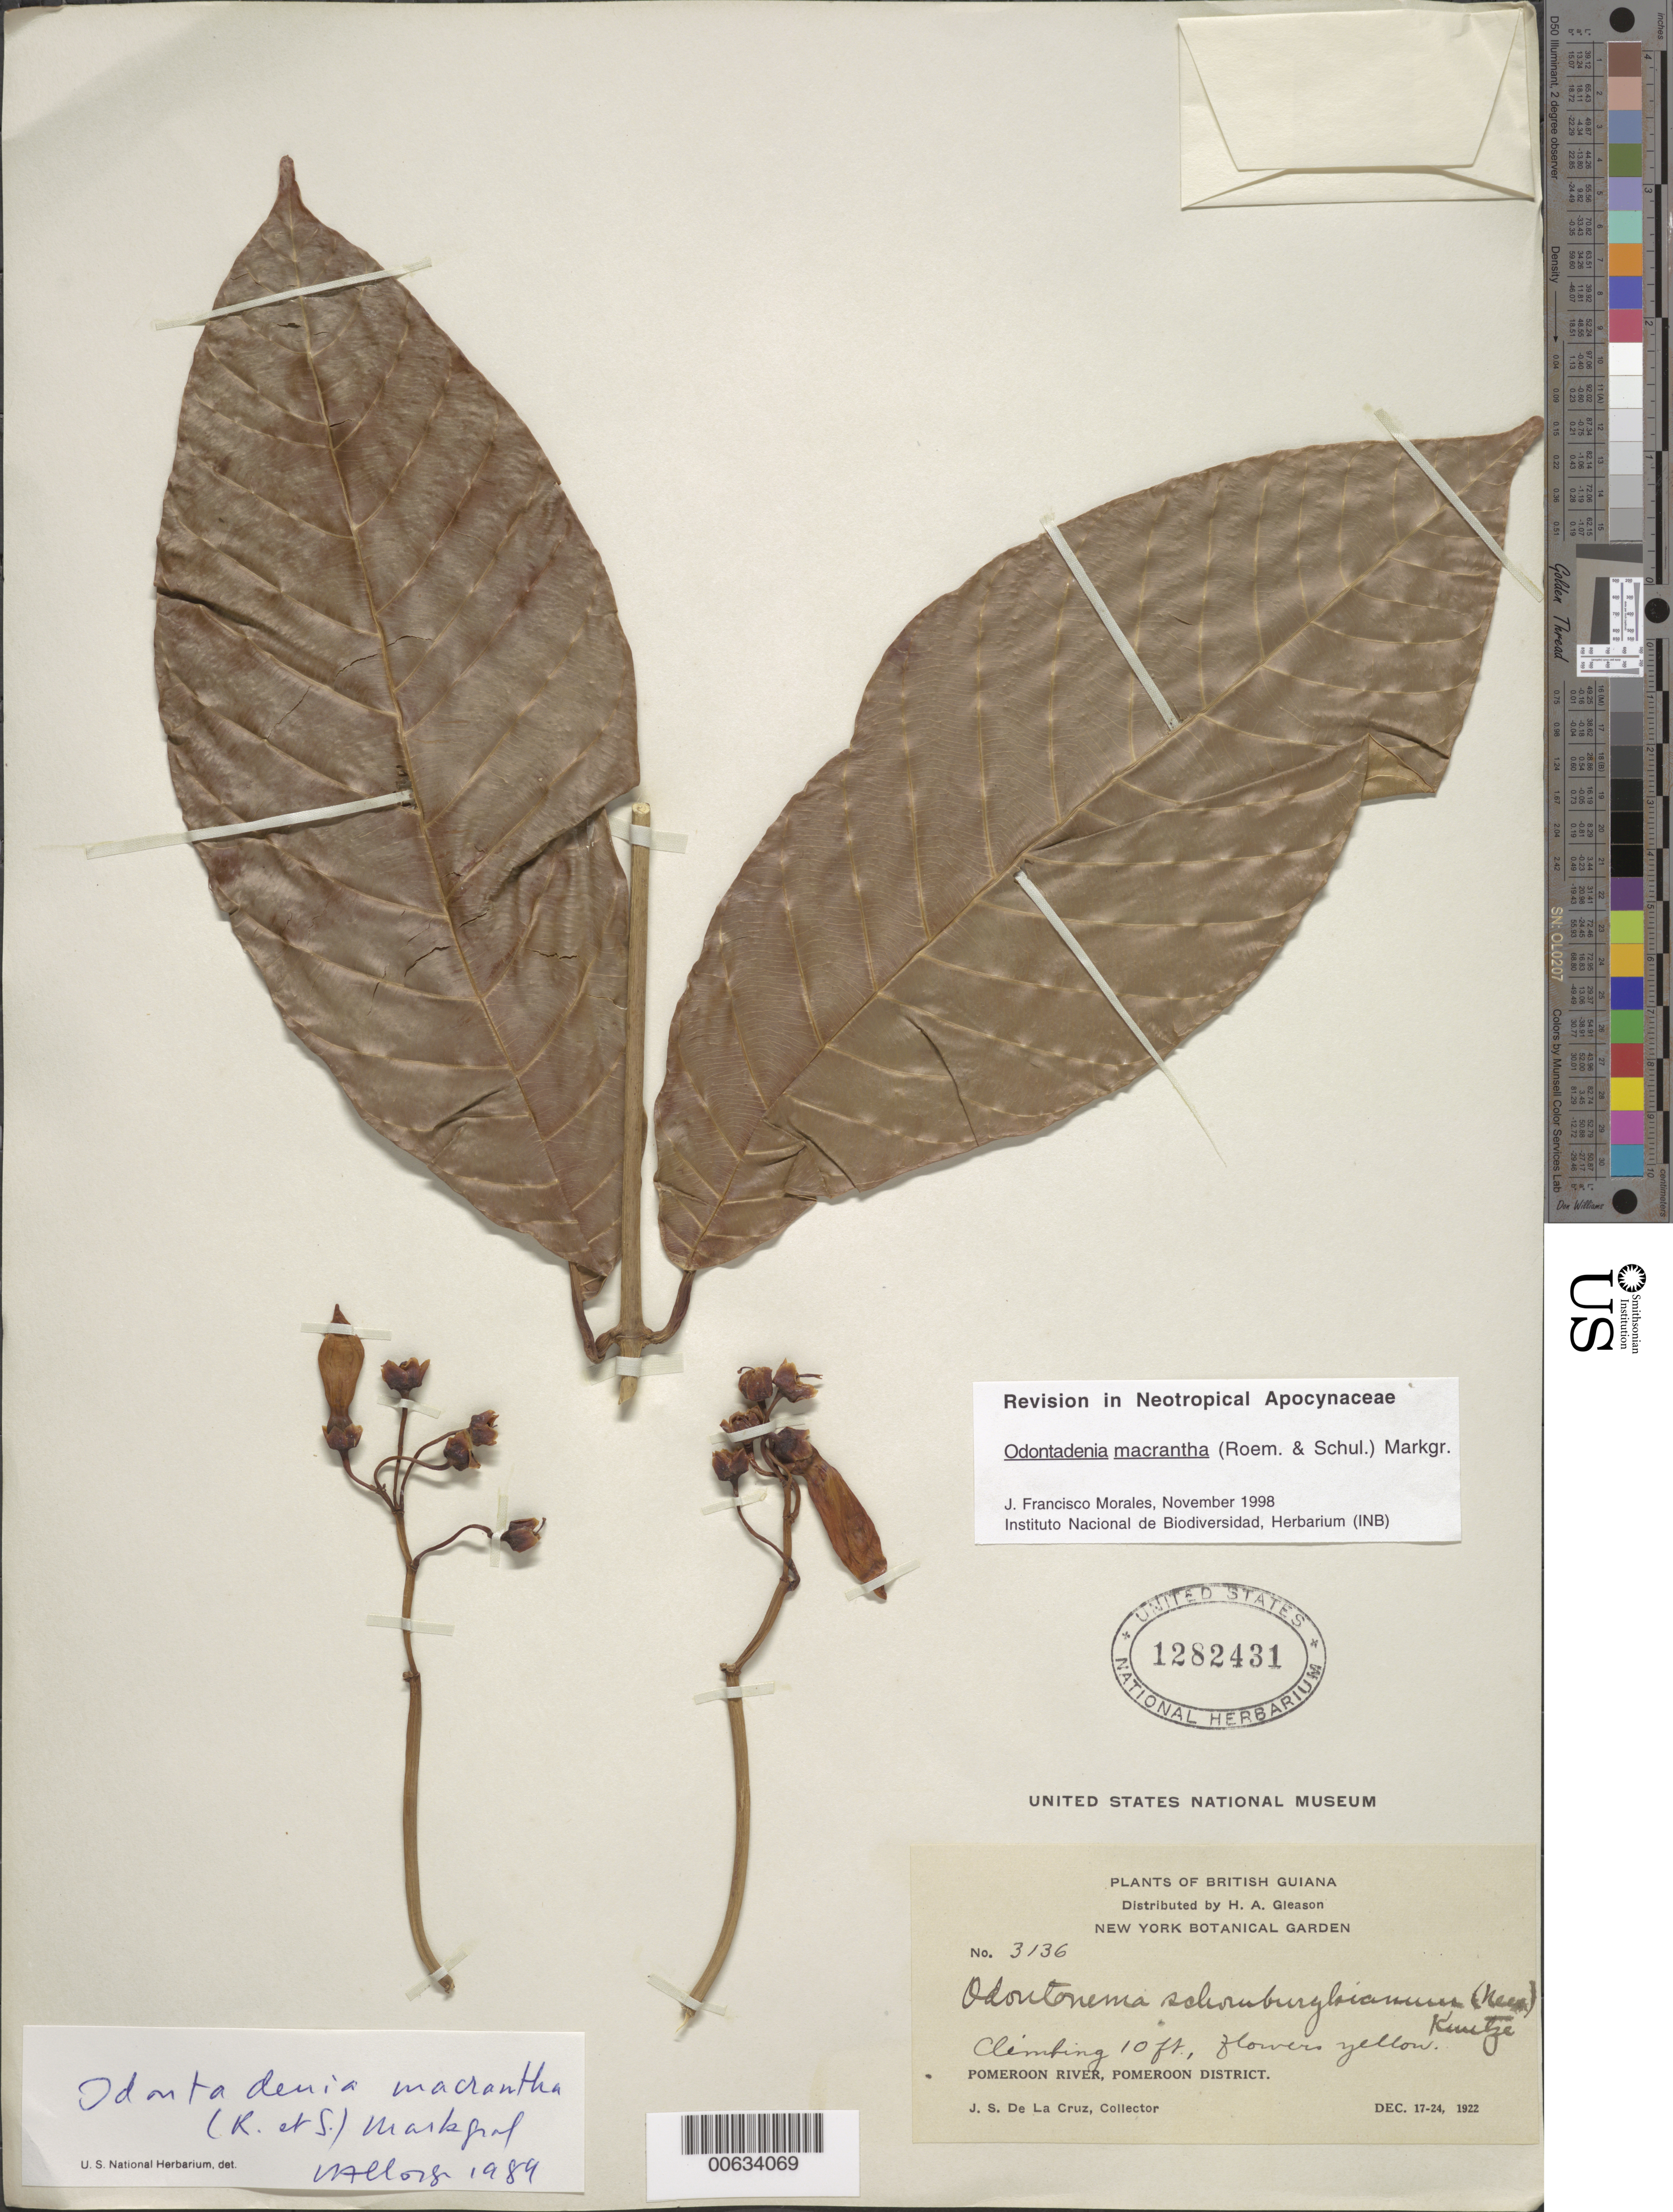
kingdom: Plantae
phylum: Tracheophyta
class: Magnoliopsida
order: Gentianales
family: Apocynaceae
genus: Odontadenia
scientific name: Odontadenia macrantha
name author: (Roem. & Schult.) Markgr.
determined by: Morales, J. F.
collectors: J. S. de la Cruz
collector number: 3136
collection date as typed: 17-Dec-22 to 24-Dec-22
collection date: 1922-12-17/1922-12-24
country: Guyana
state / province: Pomeroon-Supenaam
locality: Pomeroon R.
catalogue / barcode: US 1282431